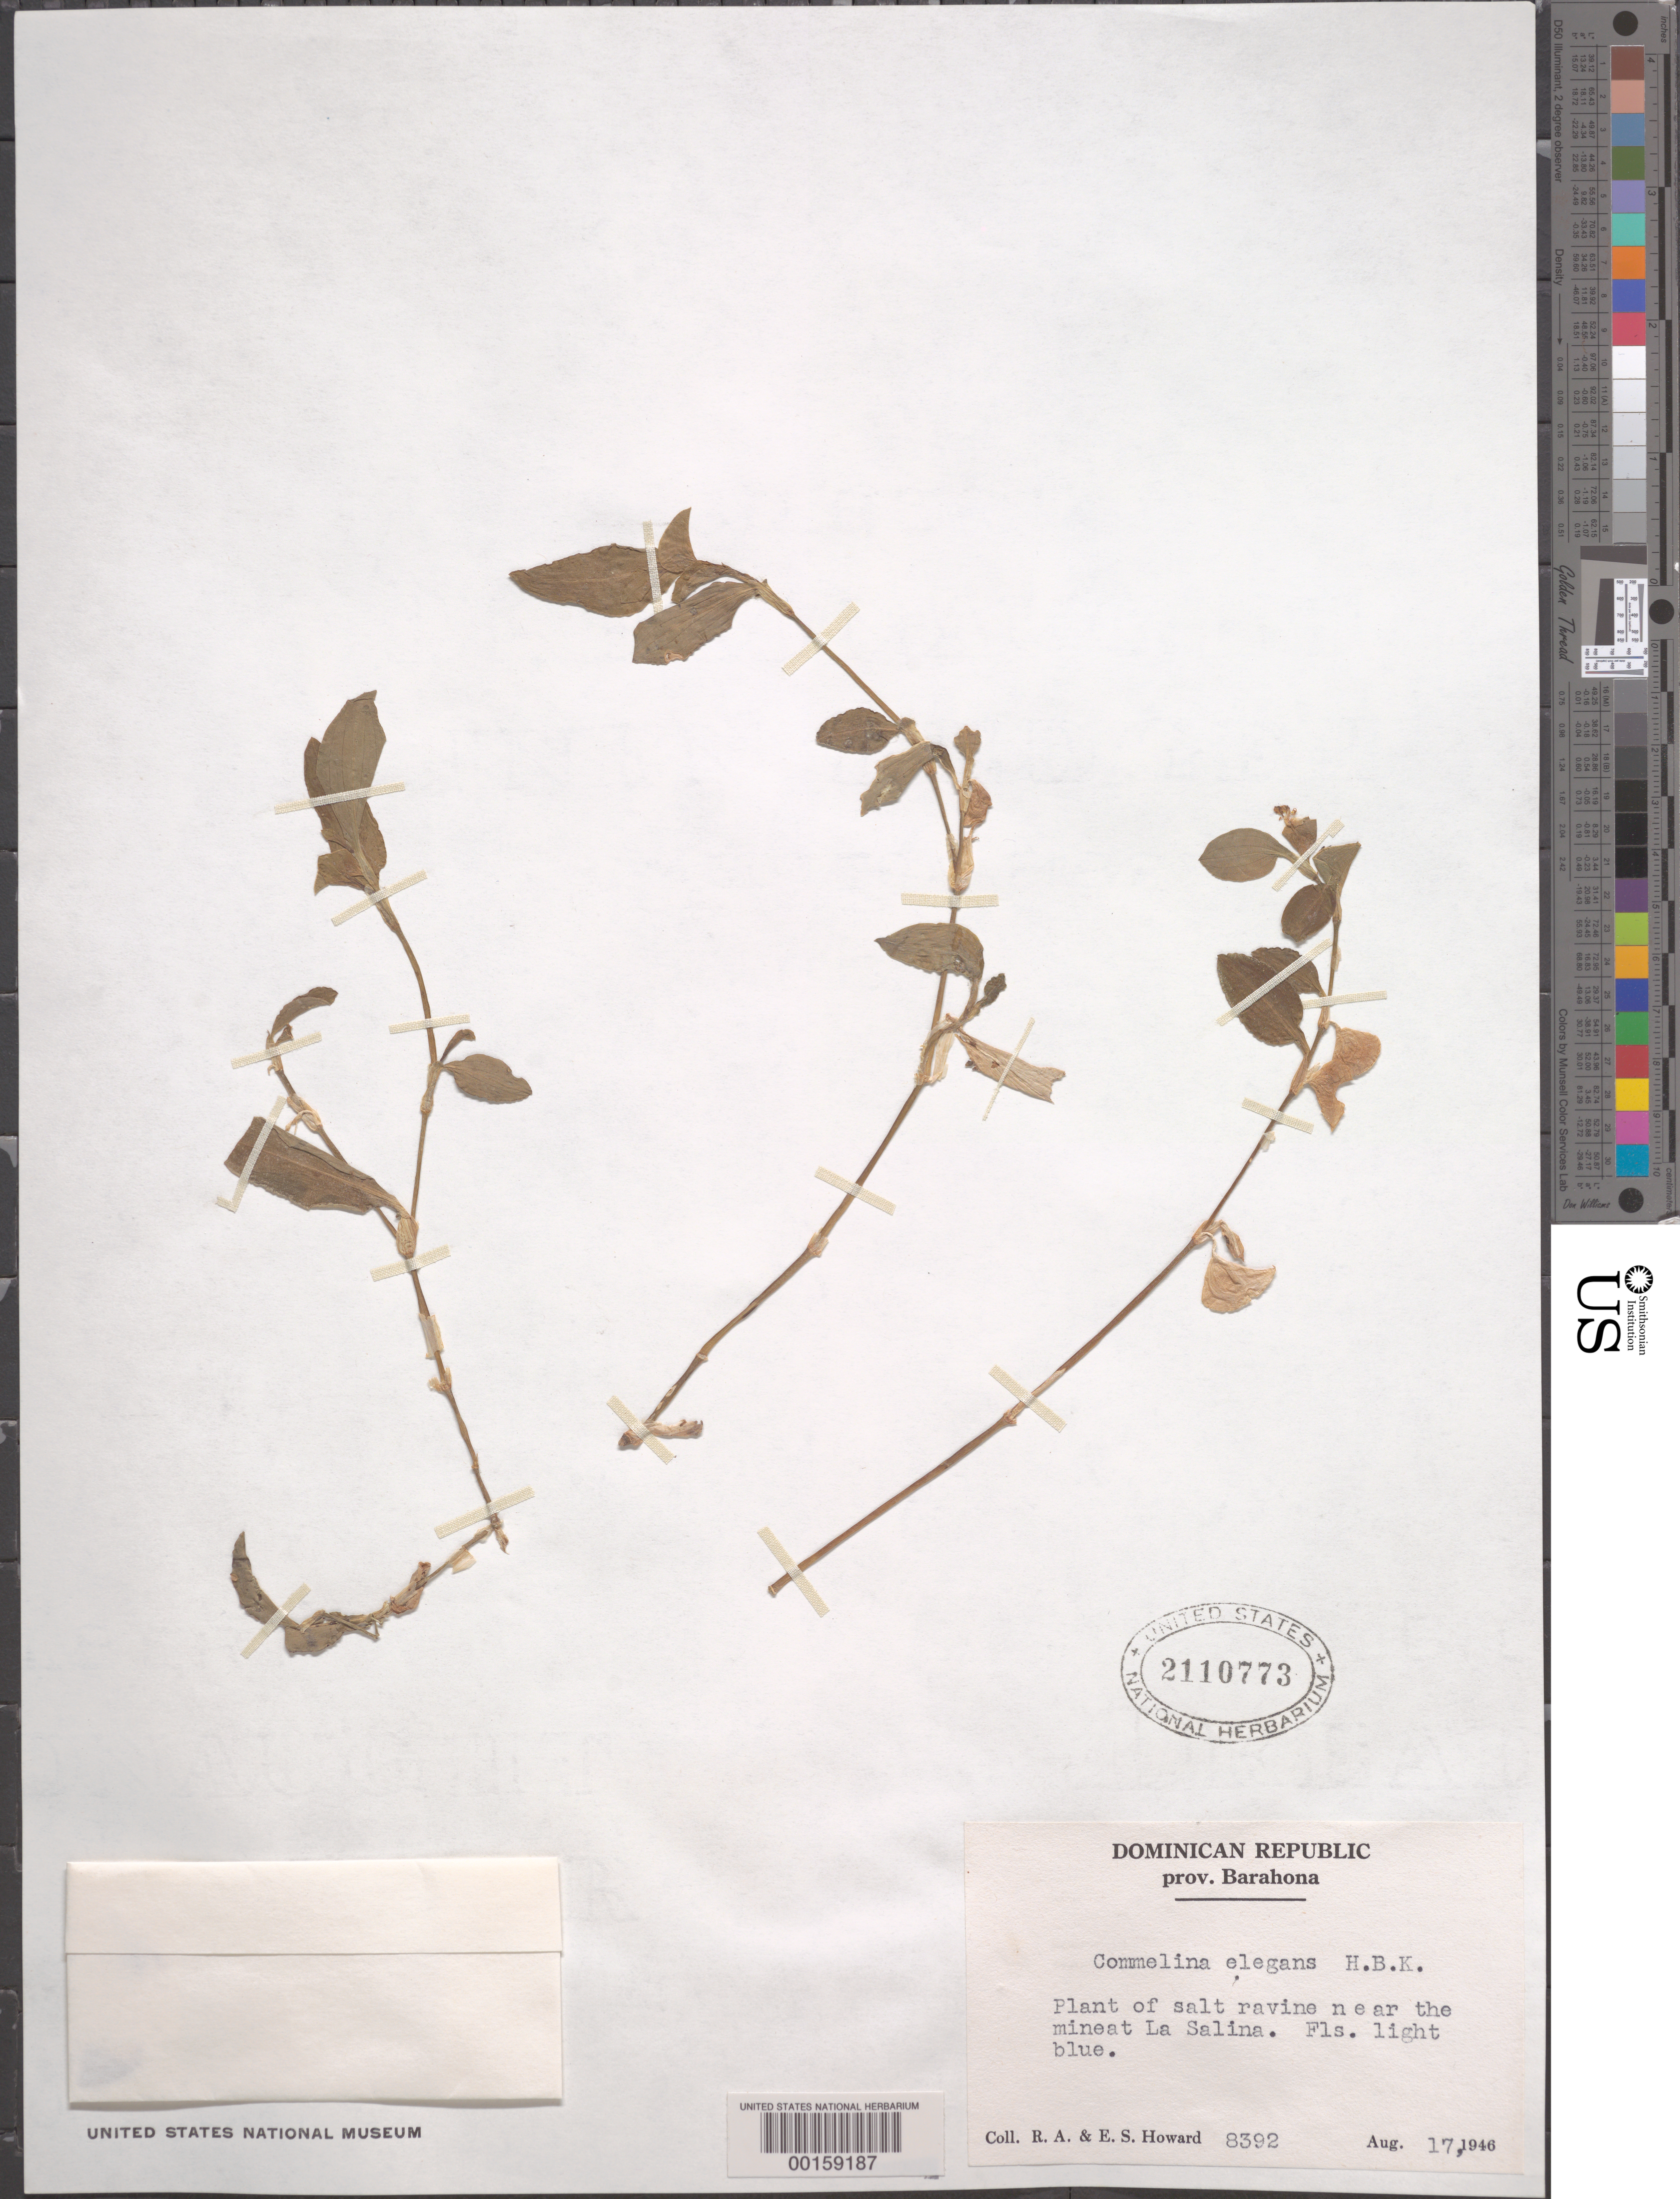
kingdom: Plantae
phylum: Tracheophyta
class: Liliopsida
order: Commelinales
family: Commelinaceae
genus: Commelina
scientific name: Commelina erecta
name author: L.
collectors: R. A. Howard & E. S. Howard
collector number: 8392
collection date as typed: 17 Aug 1946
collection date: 1946-08-17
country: Dominican Republic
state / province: Barahona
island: Hispaniola Island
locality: La salina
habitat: Salt ravine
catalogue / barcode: US 2110773